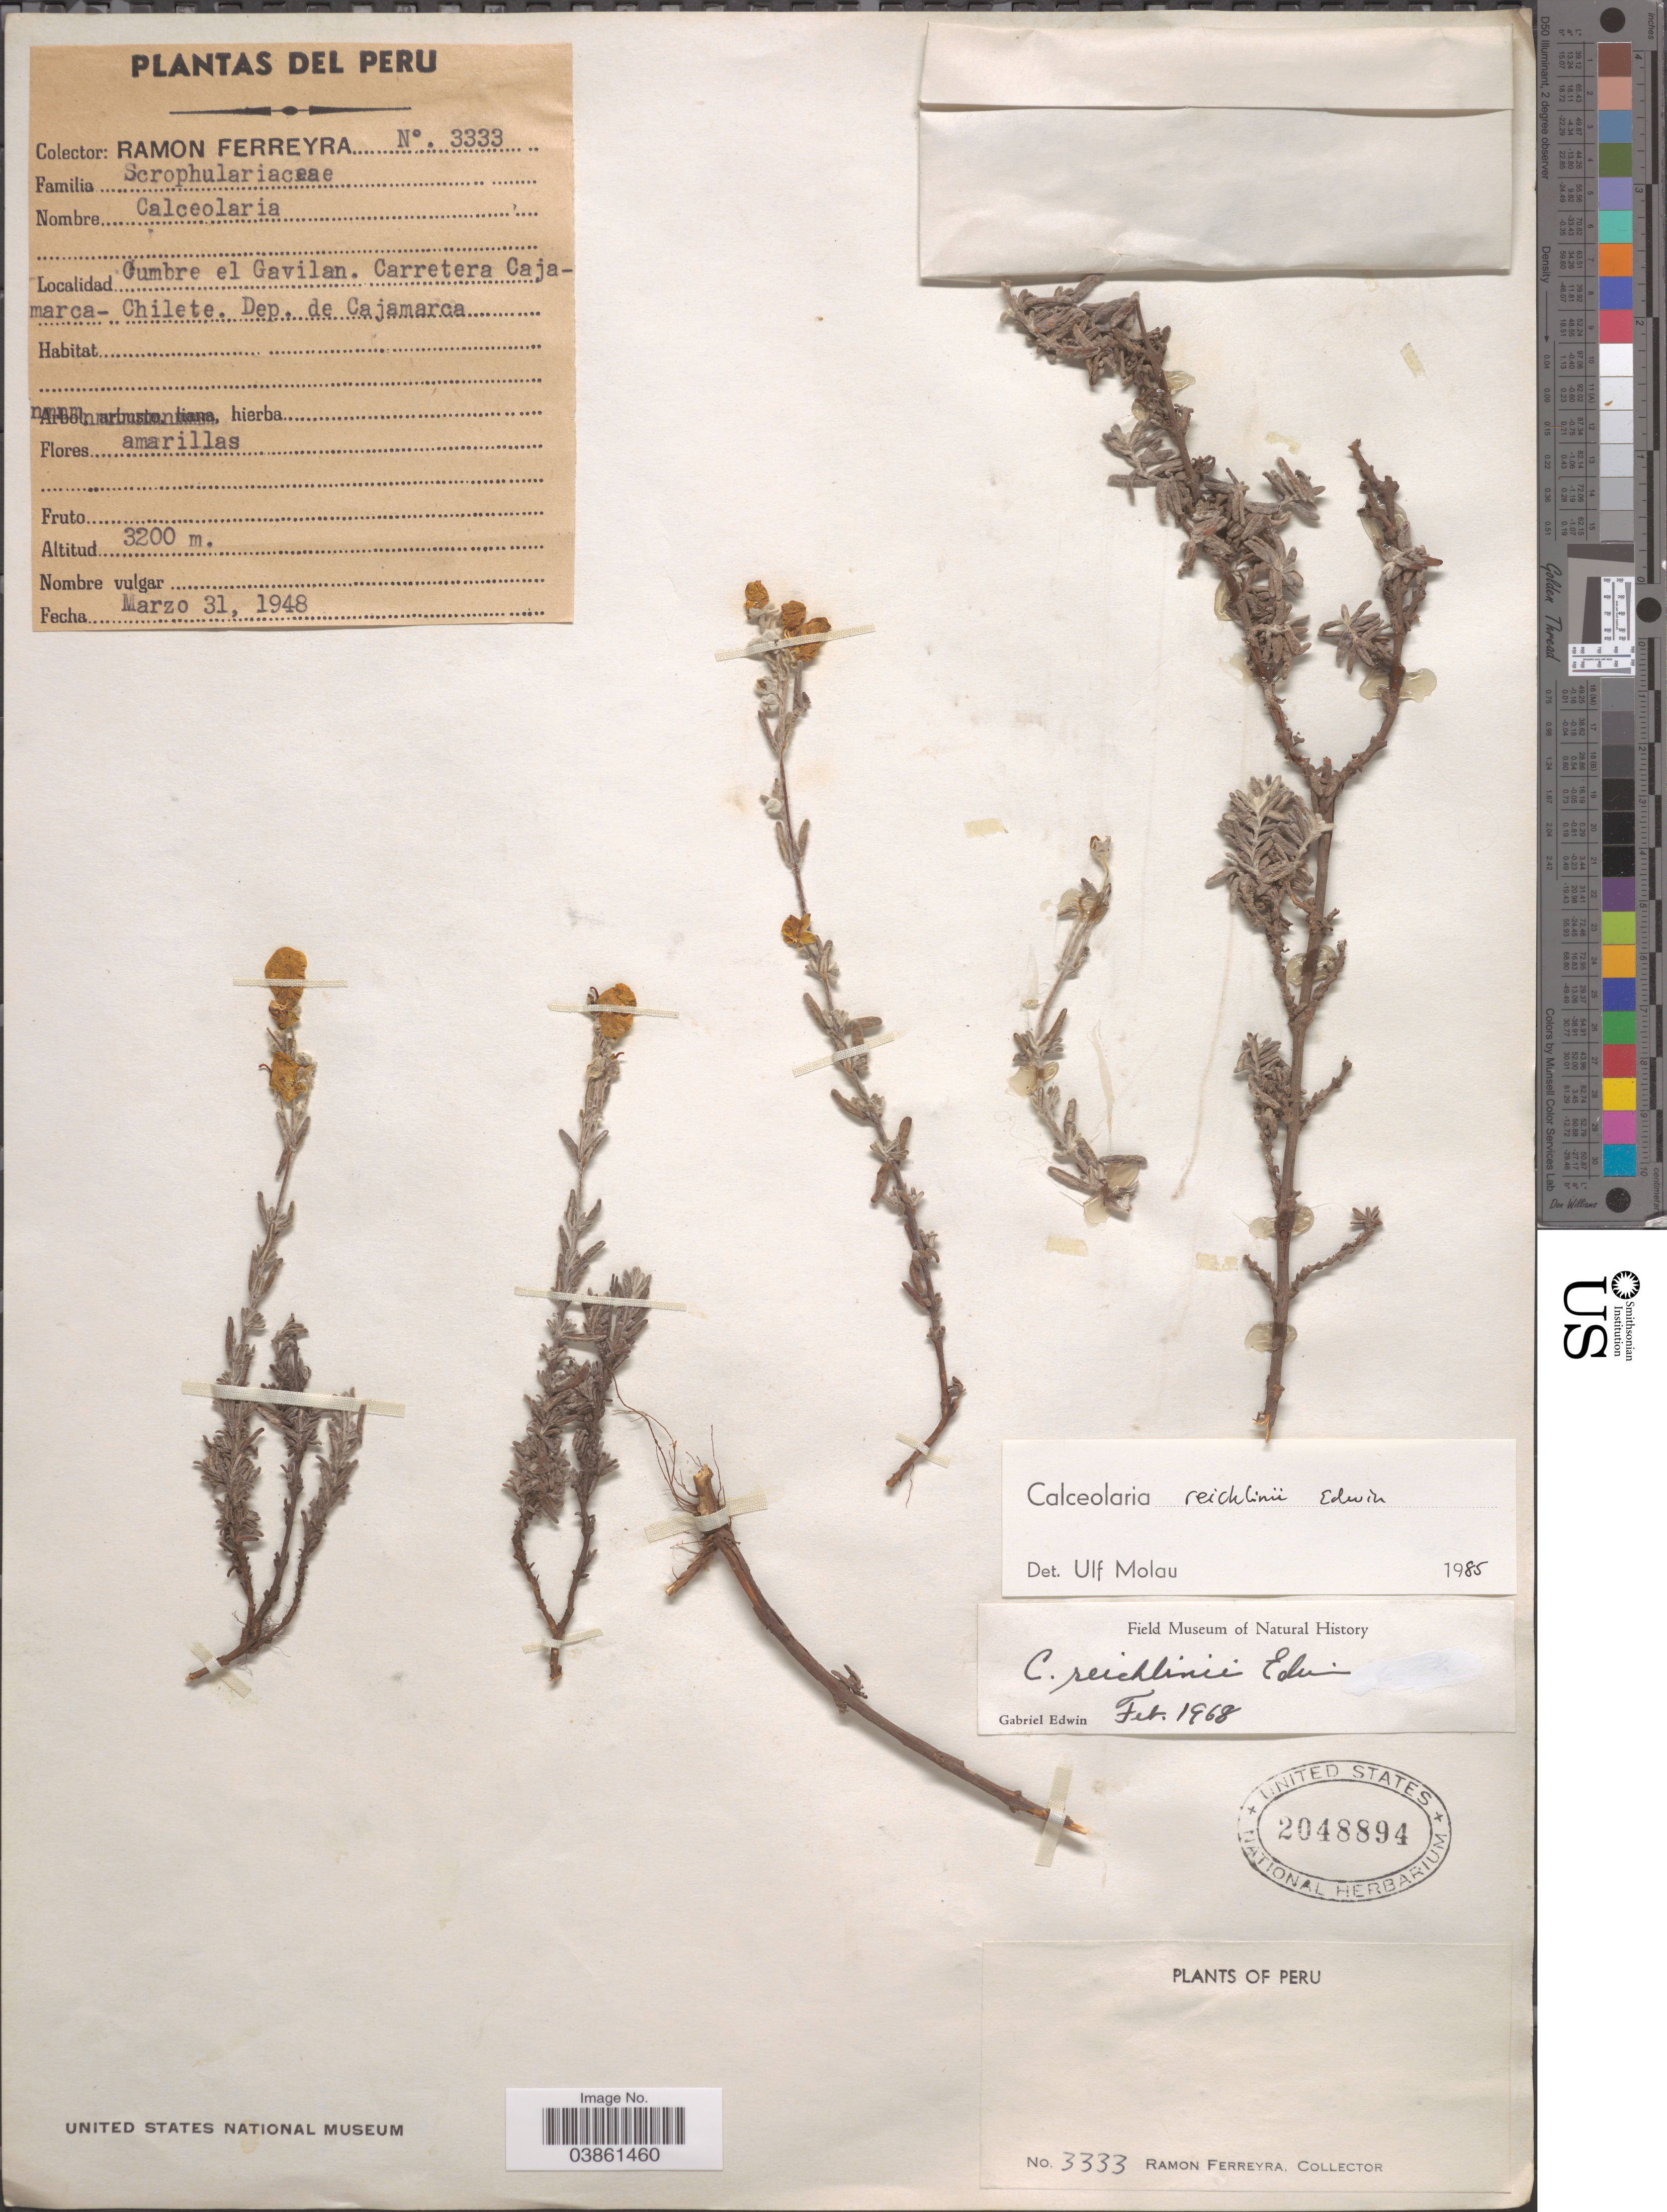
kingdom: Plantae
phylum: Tracheophyta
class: Magnoliopsida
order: Lamiales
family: Calceolariaceae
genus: Calceolaria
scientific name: Calceolaria reichlinii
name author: Edwin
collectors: R. A. Ferreyra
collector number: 3333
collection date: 1948-03-31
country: Peru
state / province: Cajamarca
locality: Cumbre el Gavilan. Carretera Cajamarca - Chilete. Dep. de Cajamarca.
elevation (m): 3200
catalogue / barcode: US 2048894